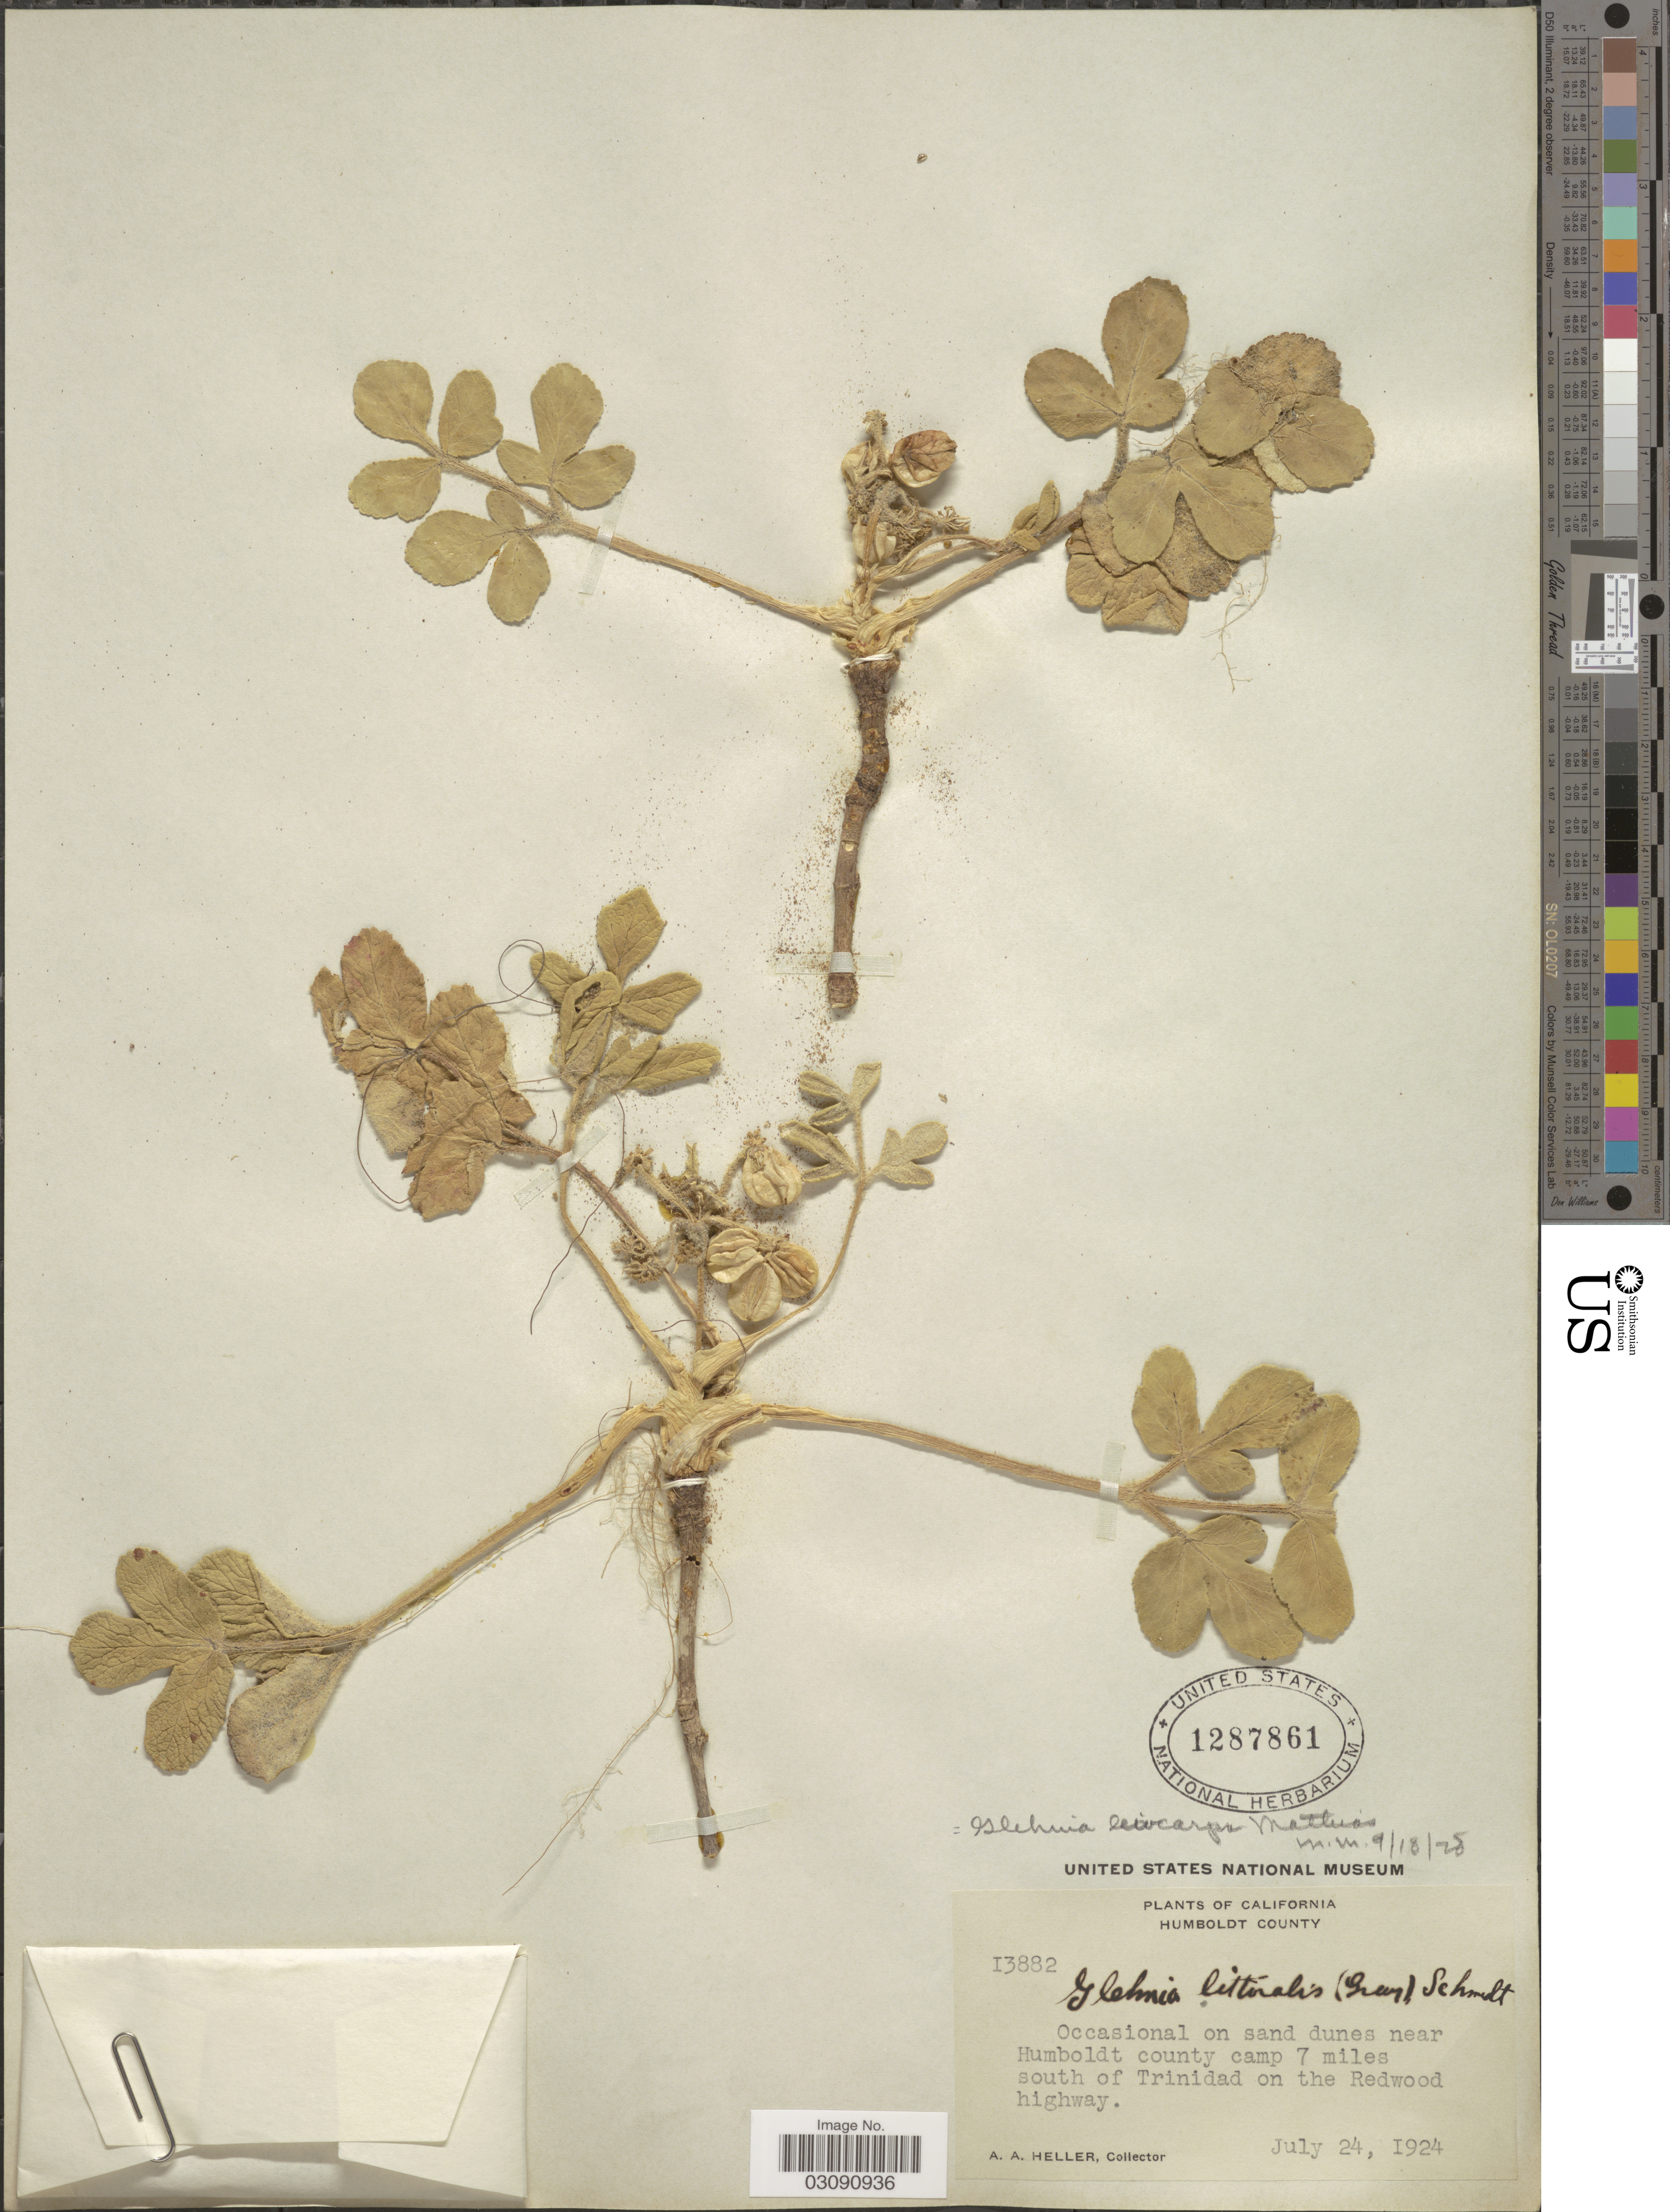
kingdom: Plantae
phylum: Tracheophyta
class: Magnoliopsida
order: Apiales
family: Apiaceae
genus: Glehnia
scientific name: Glehnia littoralis subsp. leiocarpa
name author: (Mathias) Hultén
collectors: A. A. Heller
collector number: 13882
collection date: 1924-07-24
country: United States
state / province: California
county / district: Humboldt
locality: Humboldt County, Occasional on sand dunes near Humboldt County camp 7 miles south of Trinidad on the Redwood highway.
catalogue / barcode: US 1287861